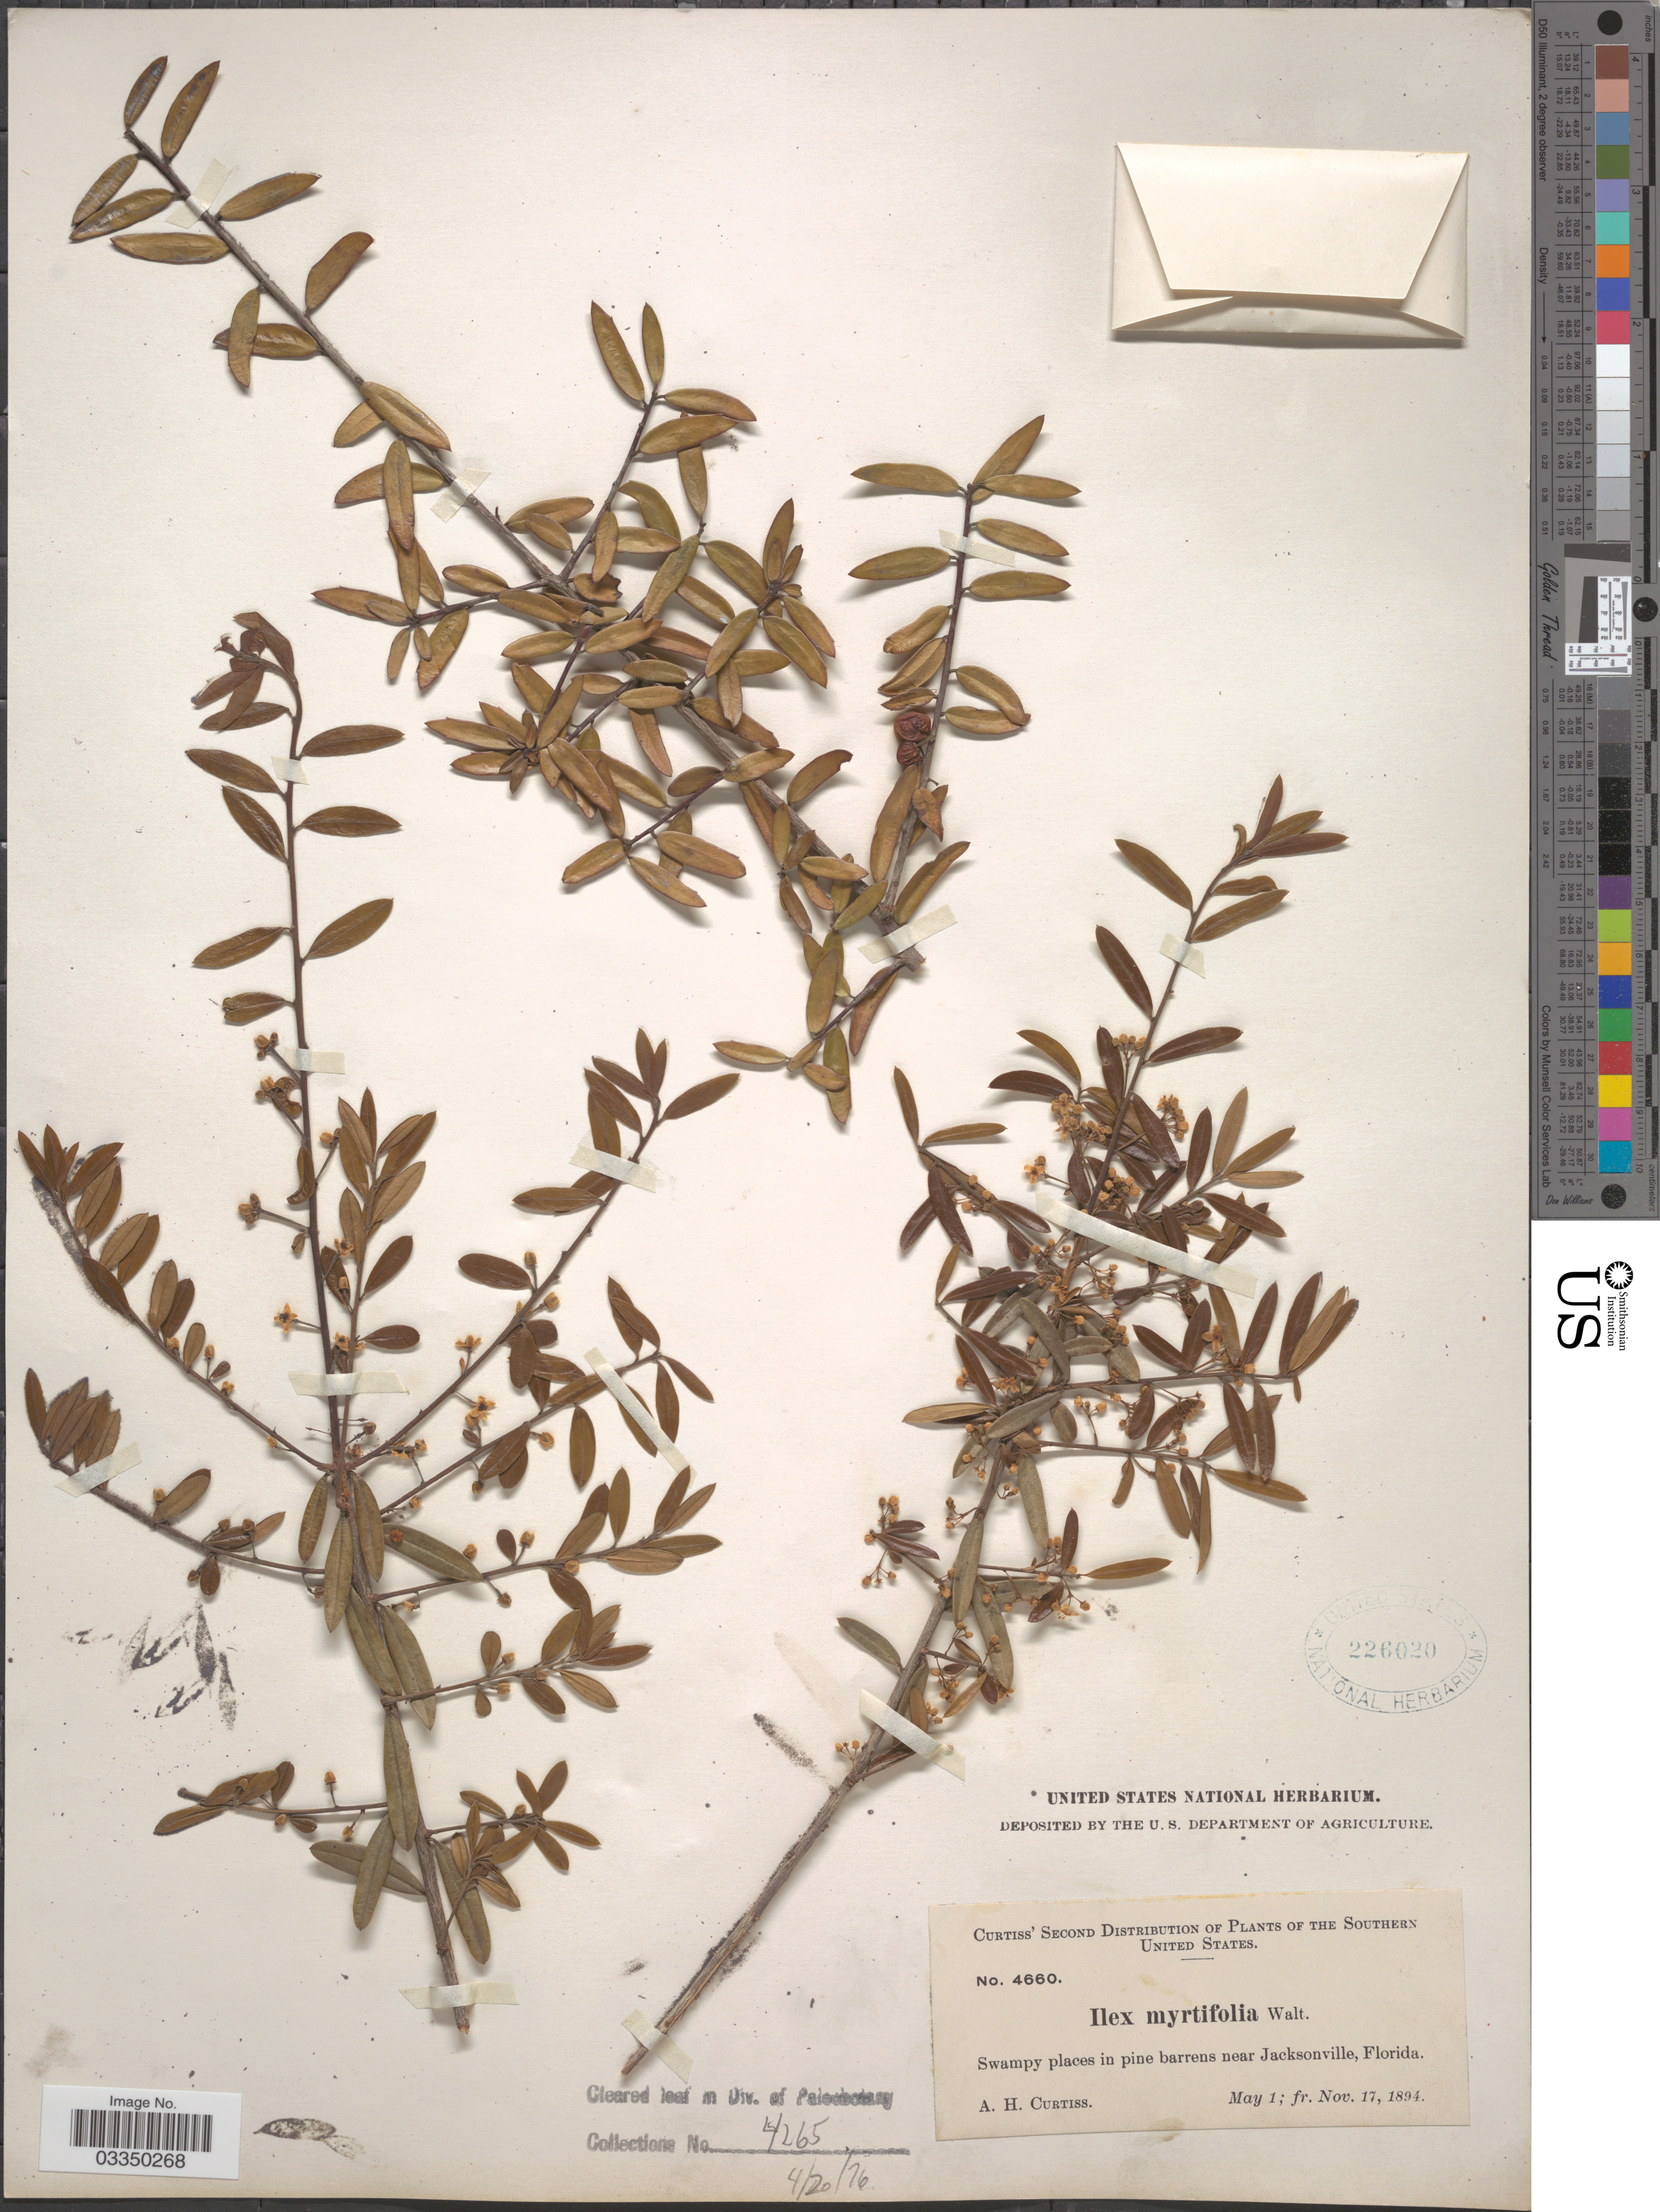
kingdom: Plantae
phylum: Tracheophyta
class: Magnoliopsida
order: Aquifoliales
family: Aquifoliaceae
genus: Ilex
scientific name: Ilex myrtifolia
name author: Walter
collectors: A. H. Curtiss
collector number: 4660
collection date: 1894-05-01/1894-11-17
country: United States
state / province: Florida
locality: Southern United States. Swampy places in pine barrens near Jacksonville.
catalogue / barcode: US 226020